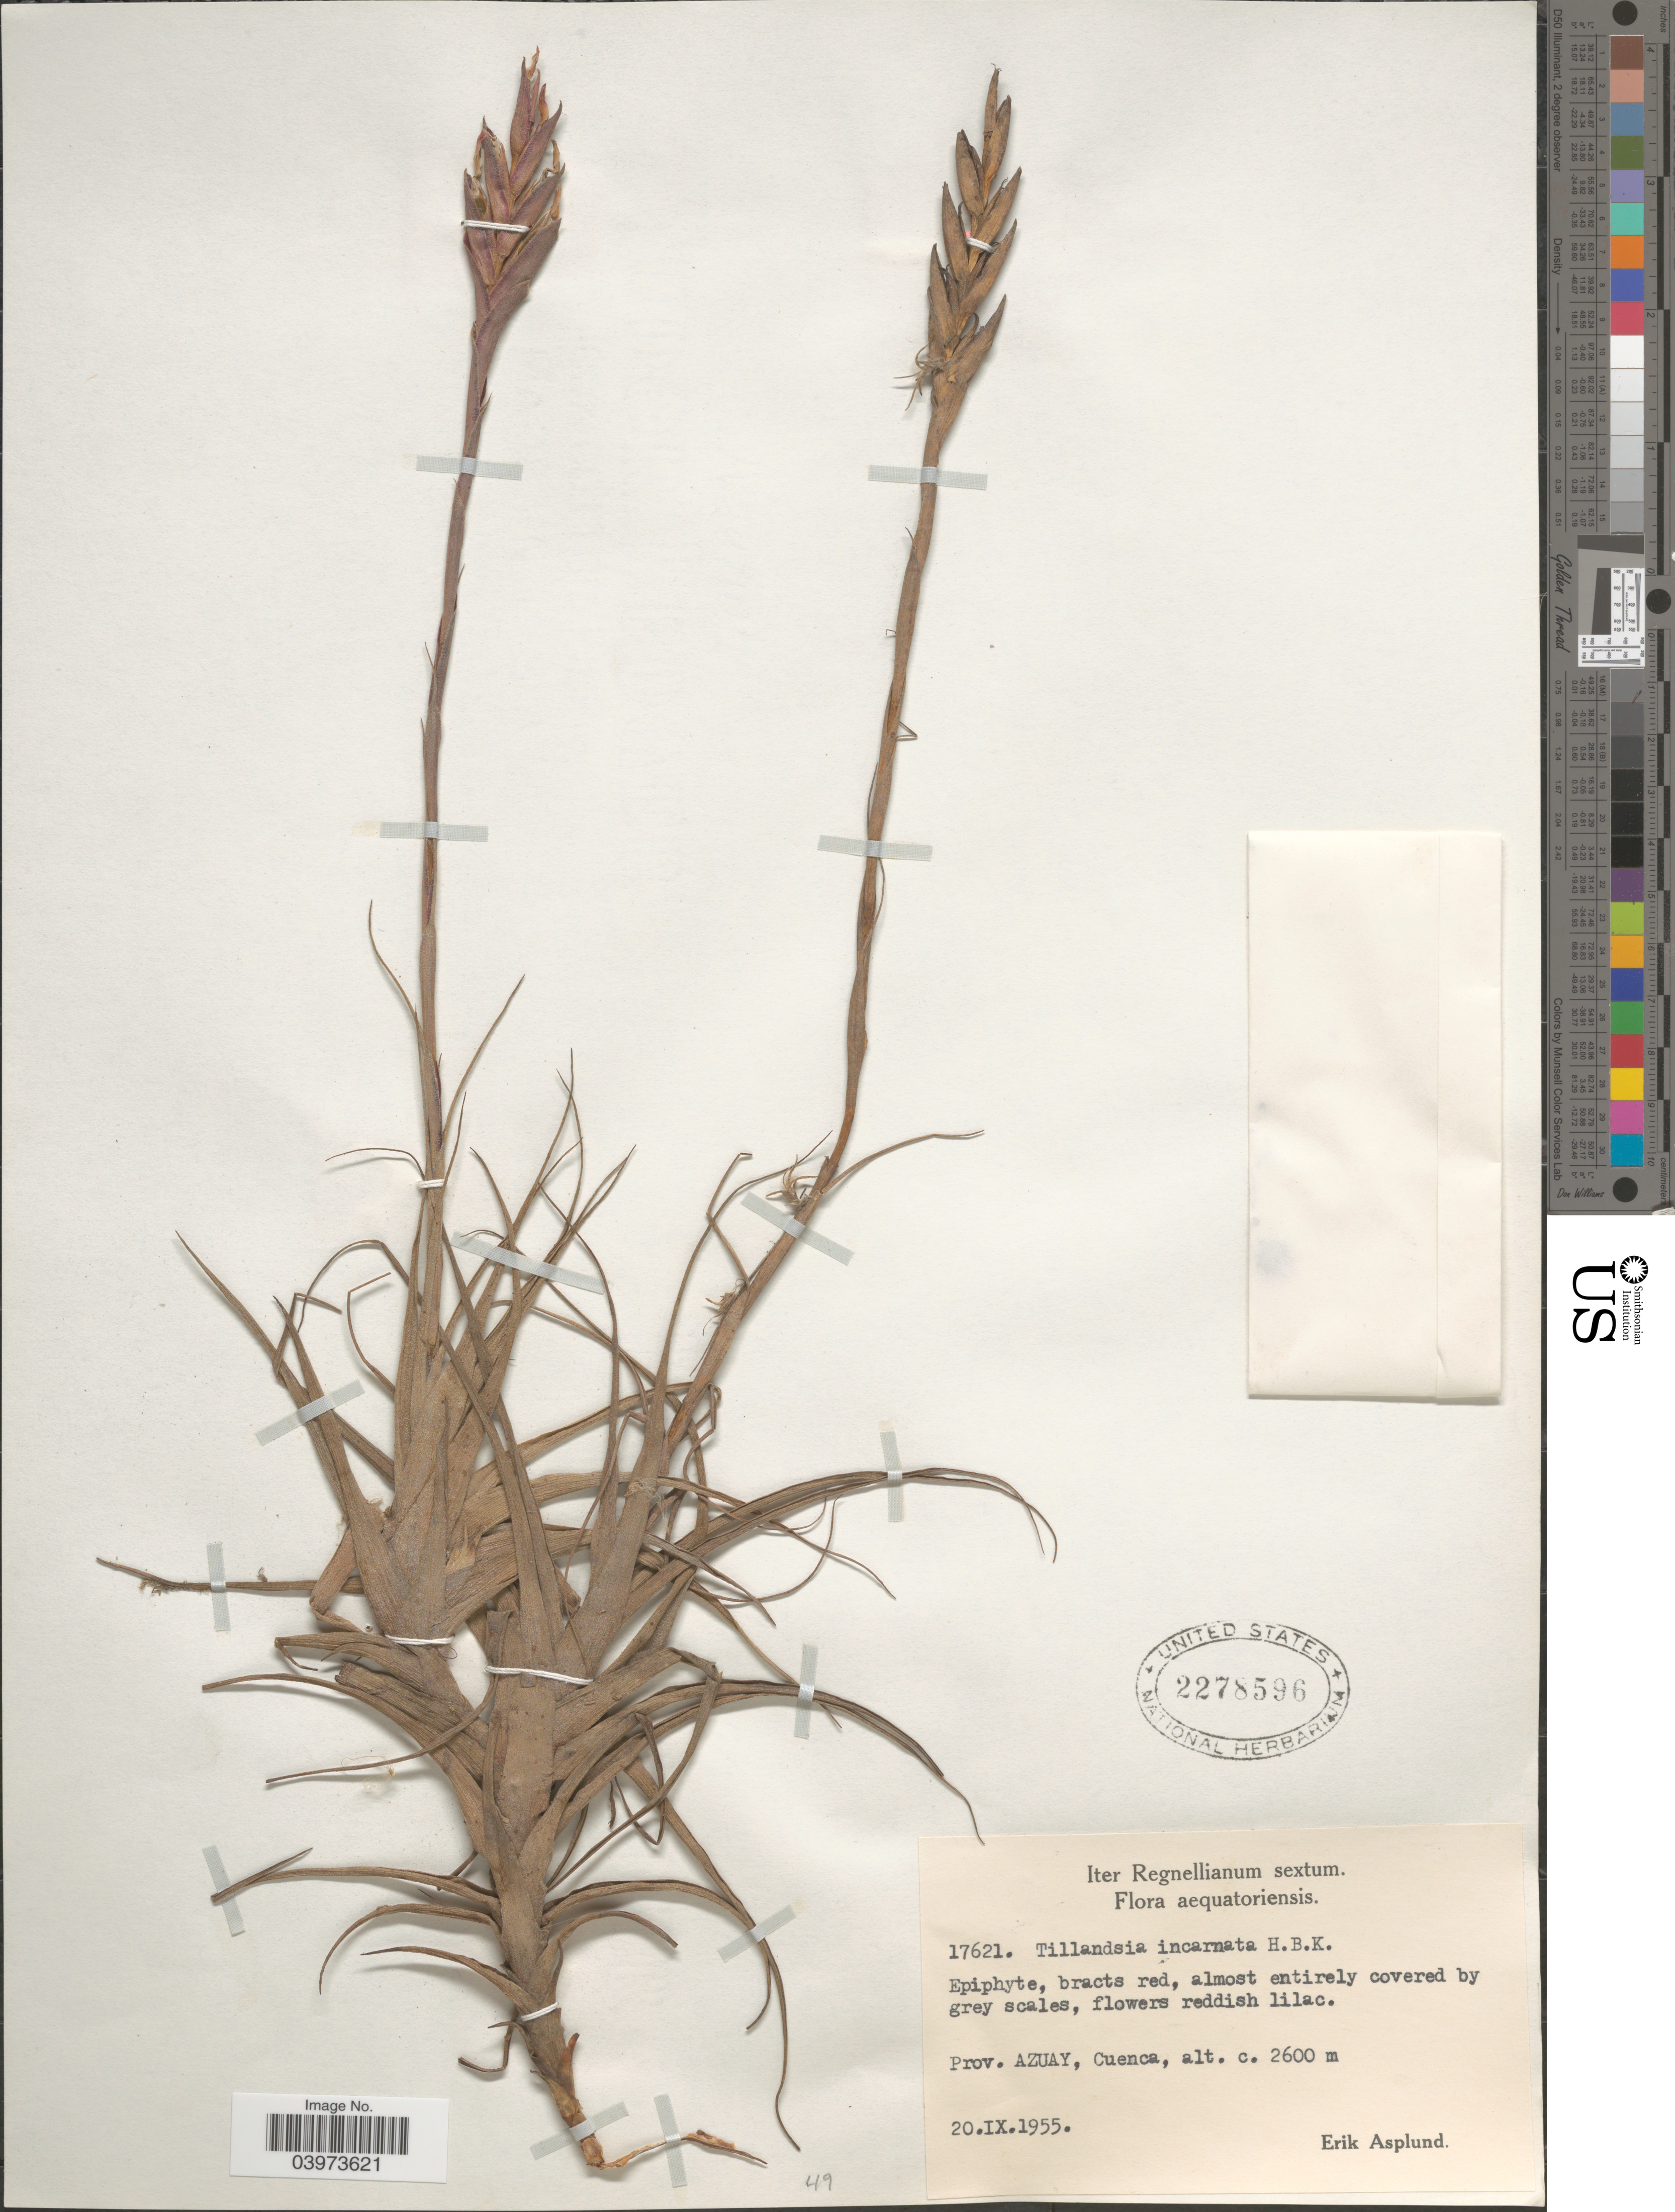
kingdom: Plantae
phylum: Tracheophyta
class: Liliopsida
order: Poales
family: Bromeliaceae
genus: Tillandsia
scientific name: Tillandsia incarnata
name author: Kunth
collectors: E. Asplund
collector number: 17621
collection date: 1955-09-20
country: Ecuador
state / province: Azuay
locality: Iter Regnellianum sextum. Cuenca.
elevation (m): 2600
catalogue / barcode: US 2278596